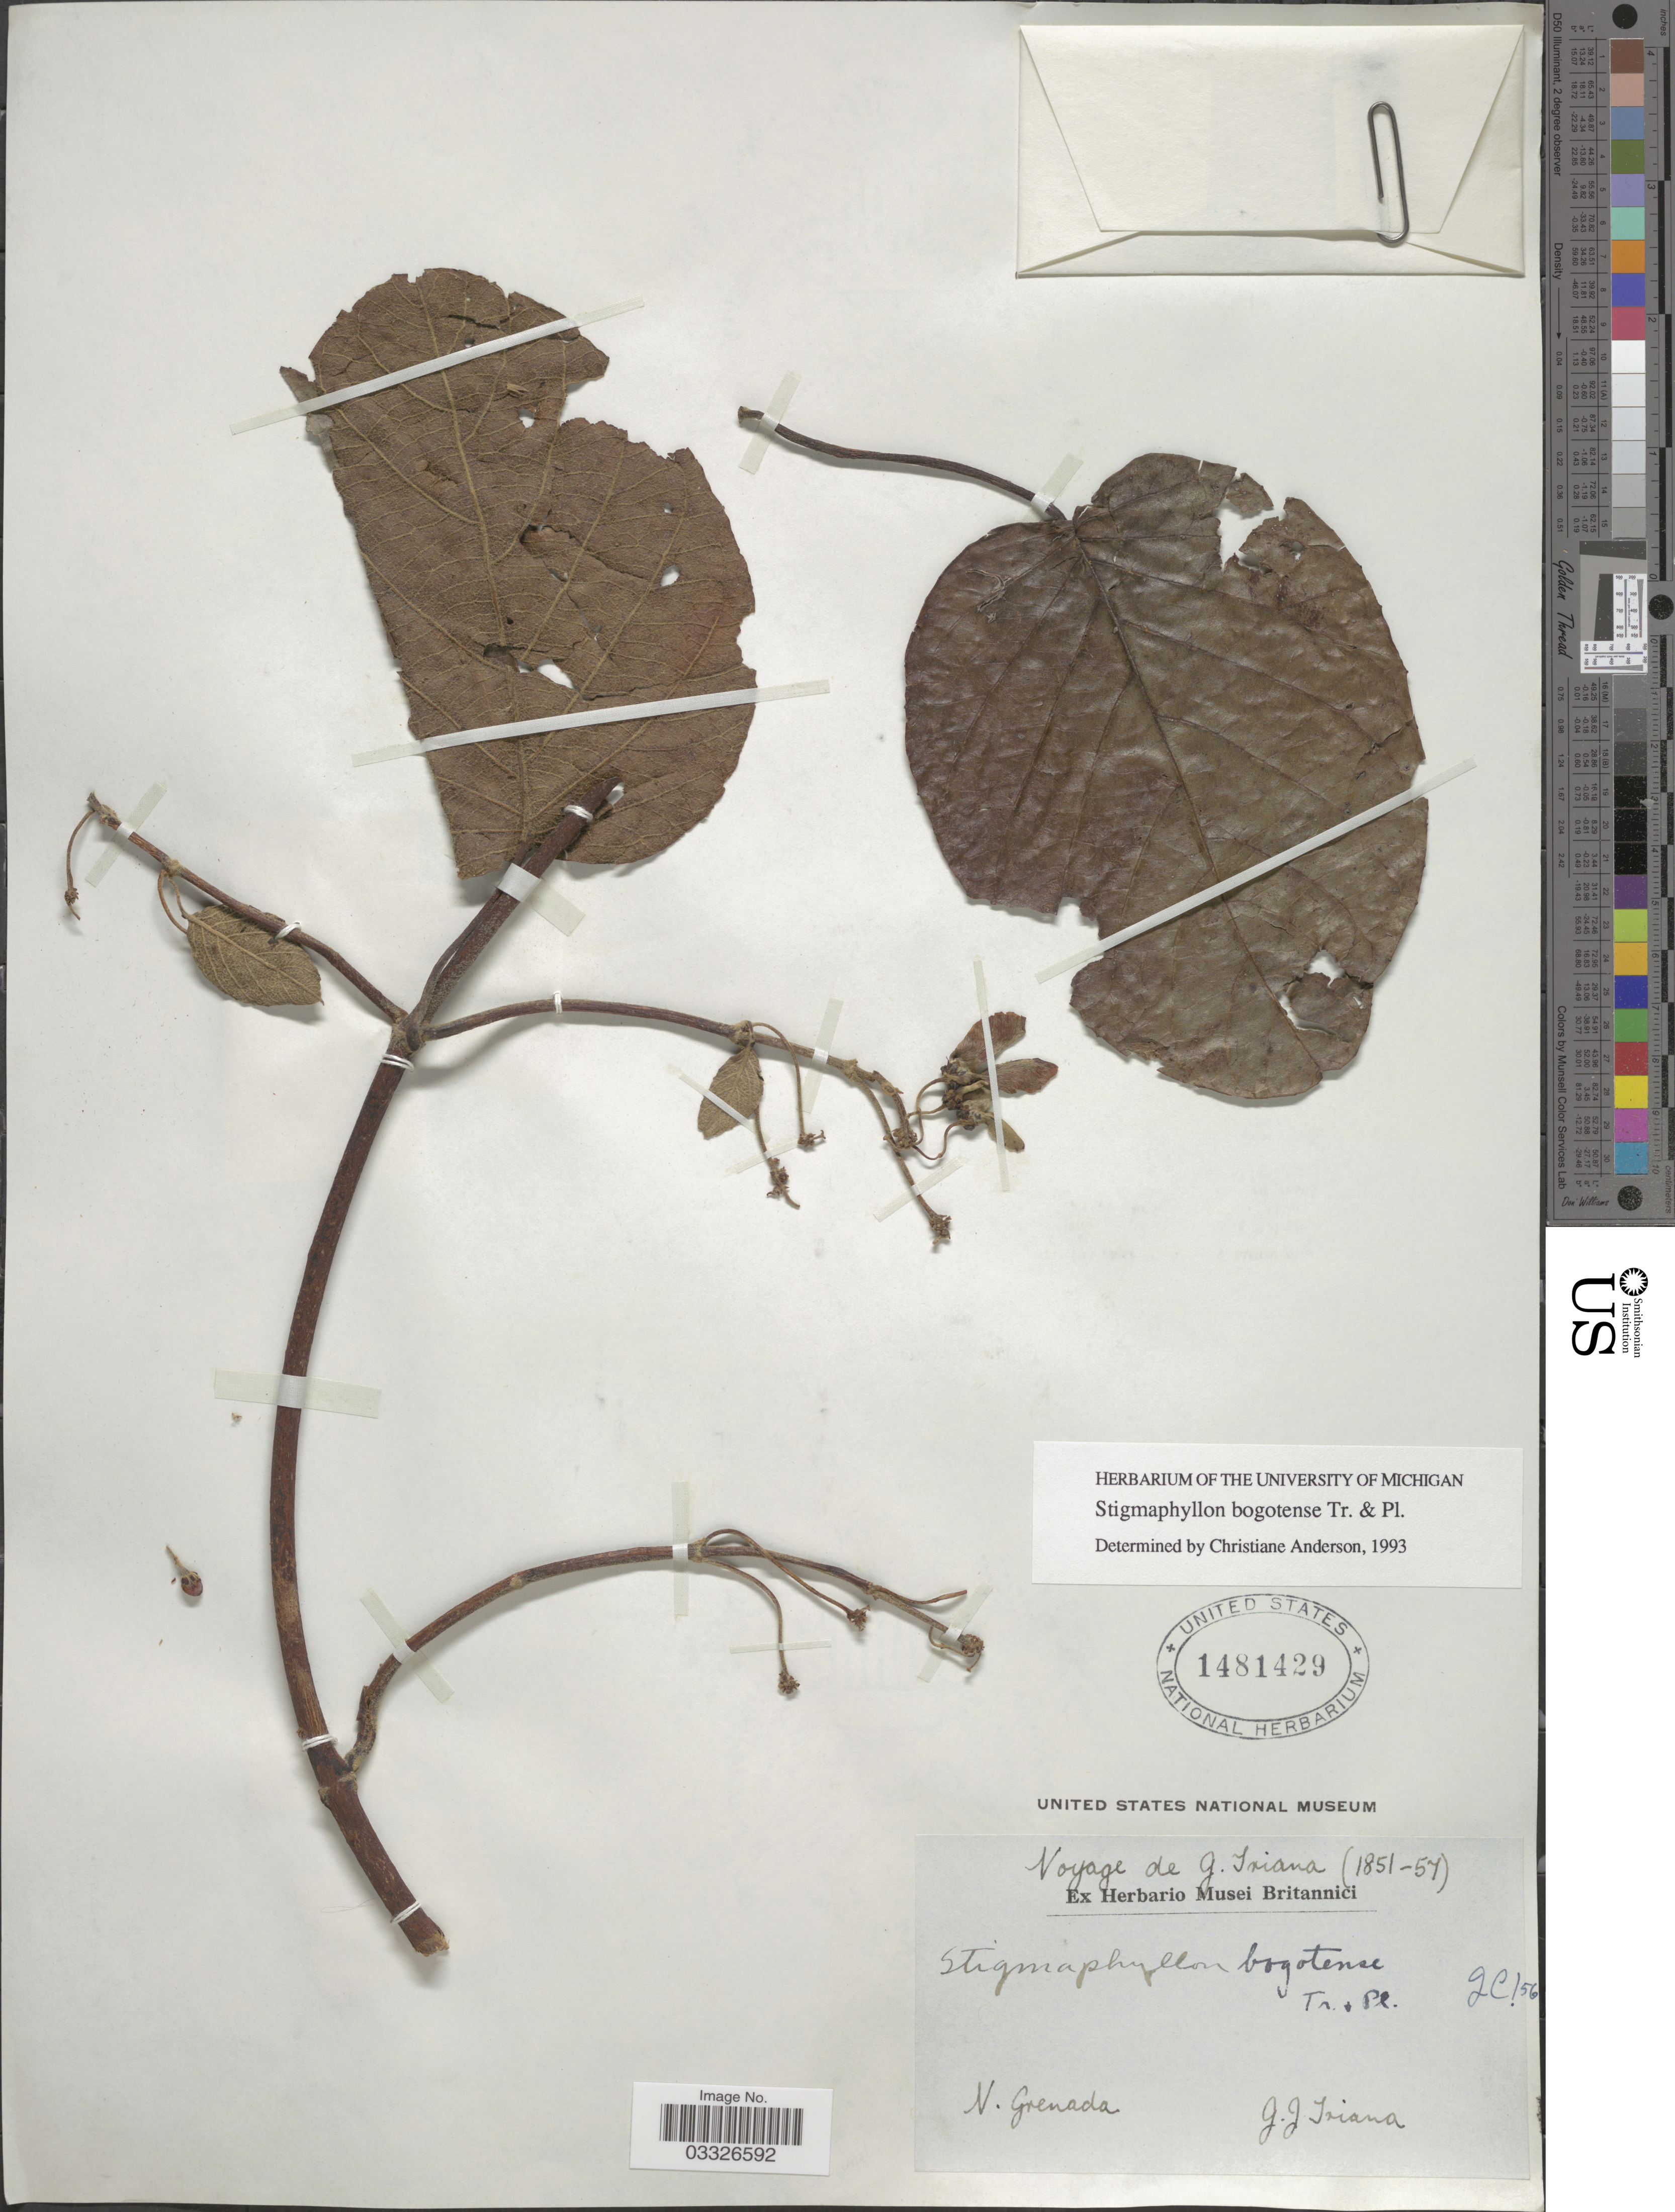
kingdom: Plantae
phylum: Tracheophyta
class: Magnoliopsida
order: Malpighiales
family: Malpighiaceae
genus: Stigmaphyllon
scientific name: Stigmaphyllon bogotense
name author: Triana & Planch.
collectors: J. J. Triana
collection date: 1851/1857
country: Colombia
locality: N. Grenada.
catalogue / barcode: US 1481429